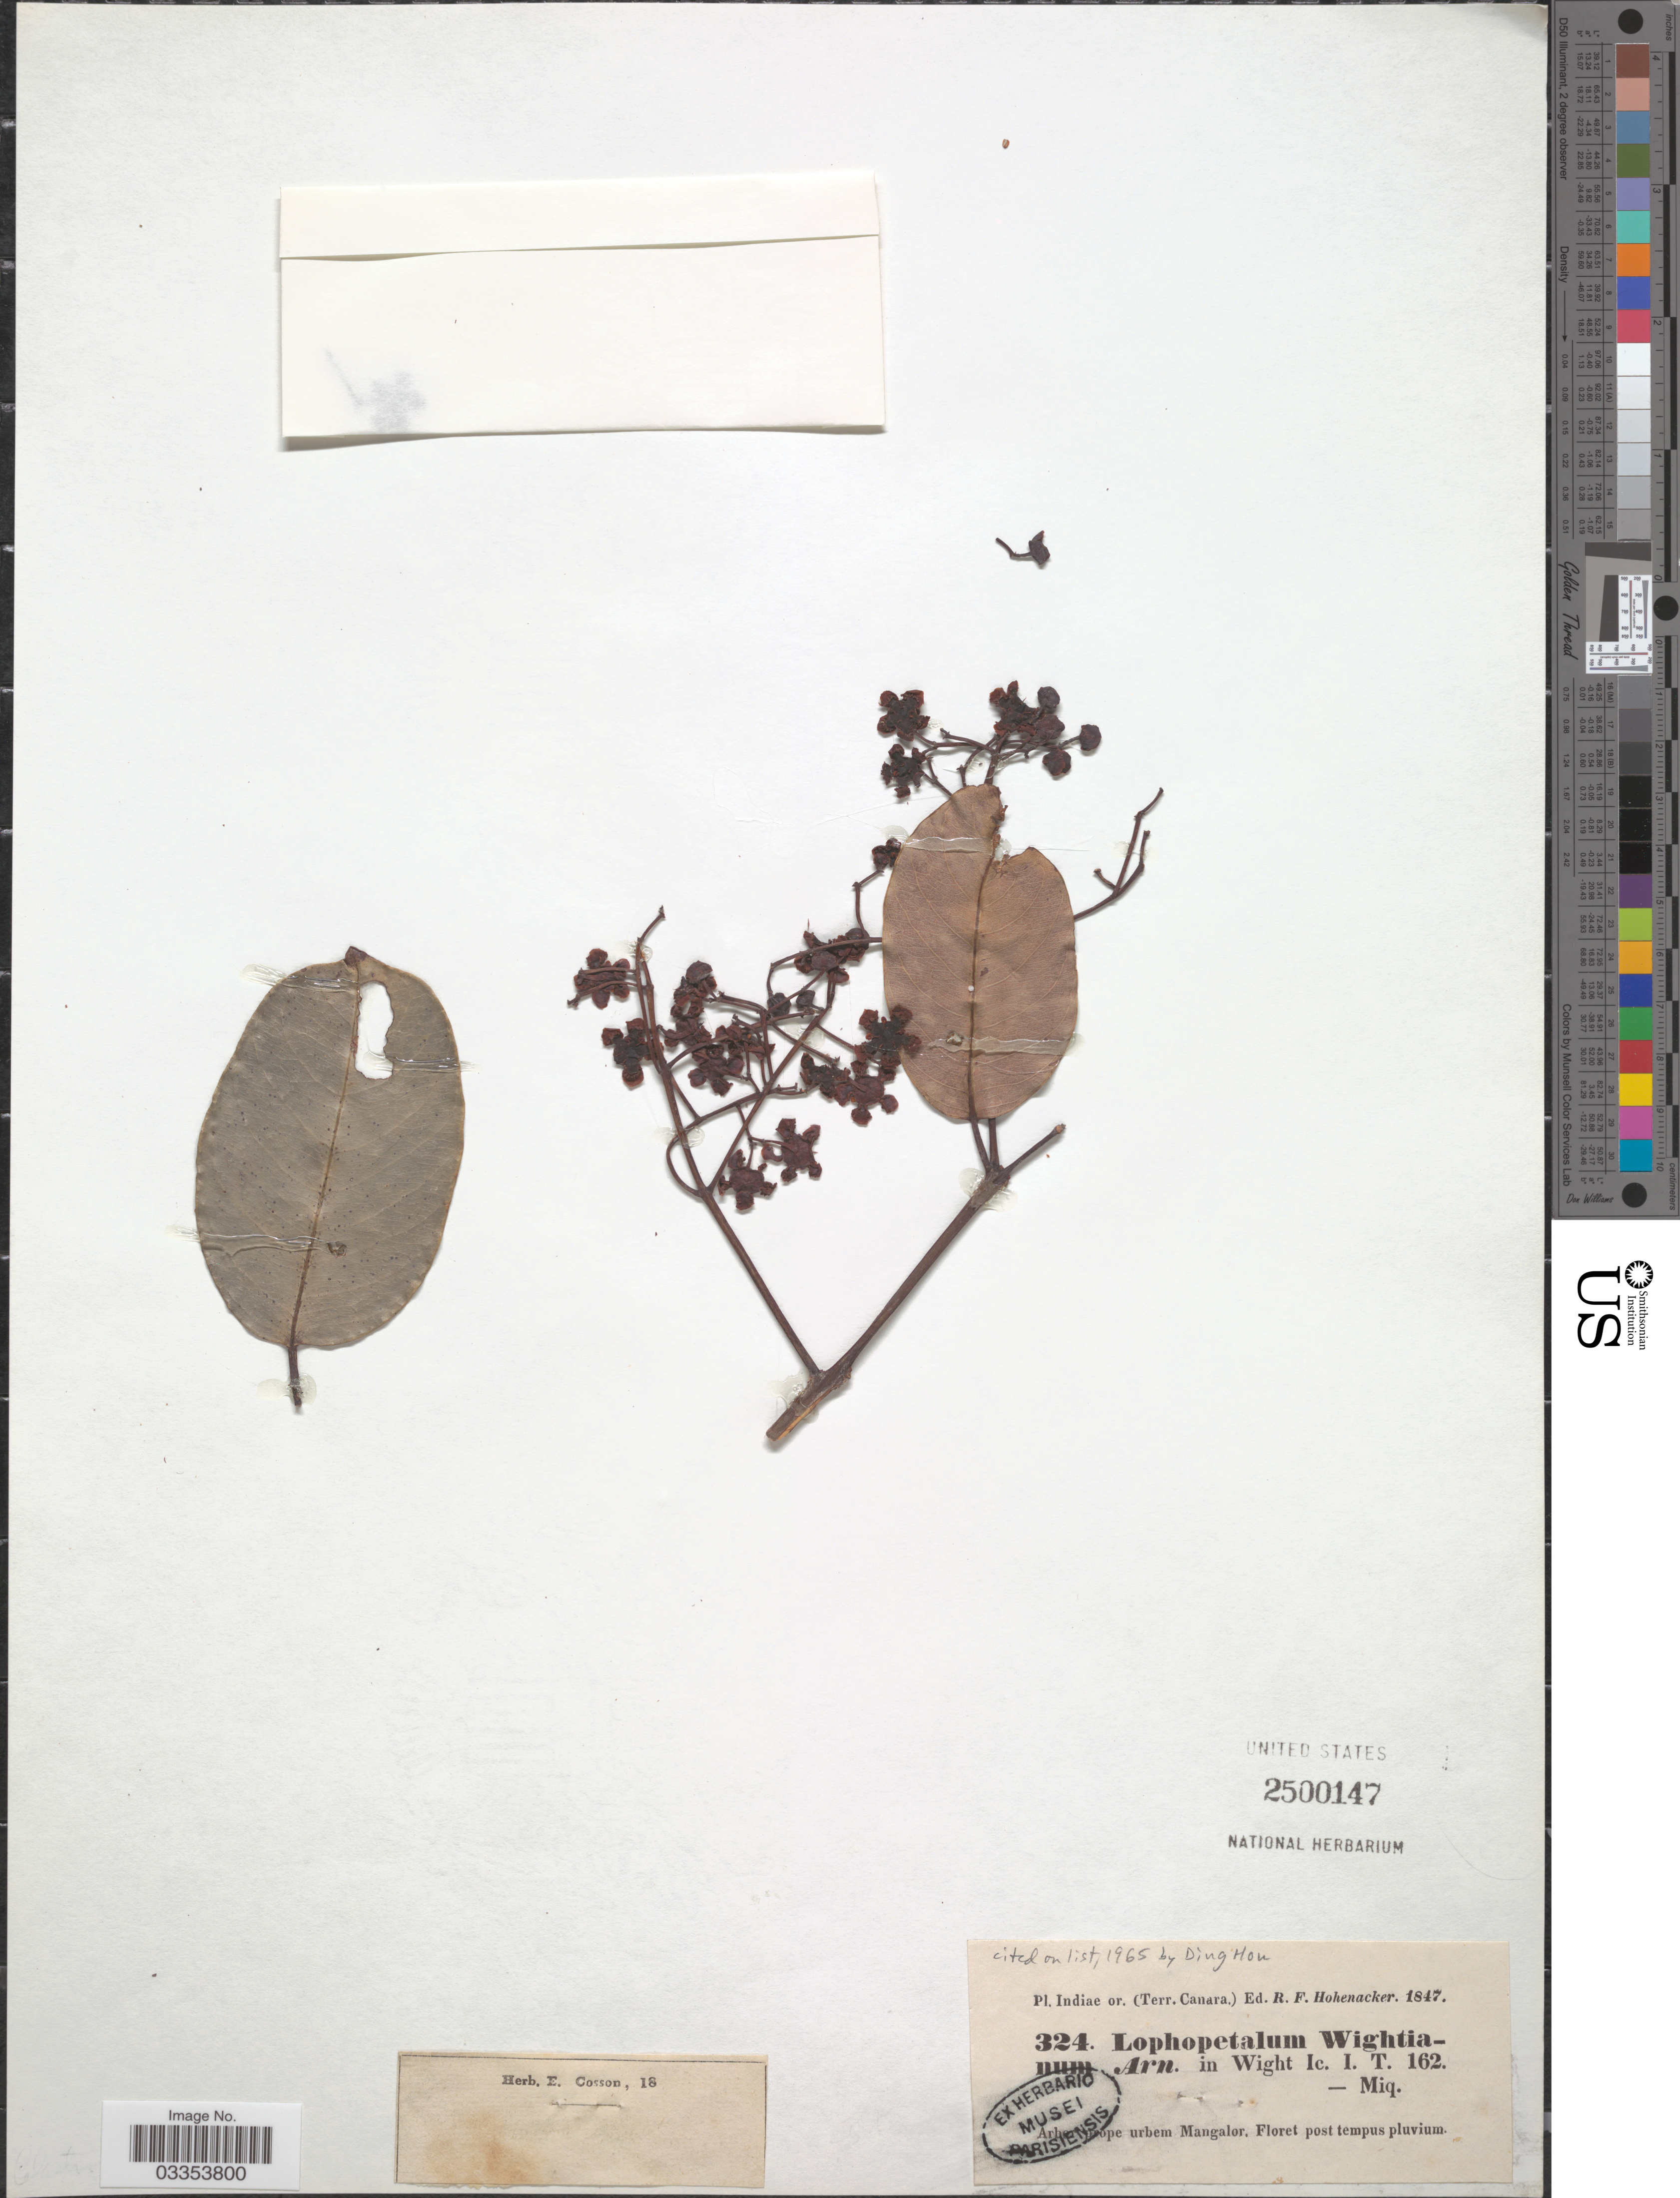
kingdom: Plantae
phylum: Tracheophyta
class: Magnoliopsida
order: Celastrales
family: Celastraceae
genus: Lophopetalum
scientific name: Lophopetalum wightianum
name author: Arn.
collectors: R. F. Hohenacker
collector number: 324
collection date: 1847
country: India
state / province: Karnataka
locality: Indiae or. (Terr. Canara). Arbor prope urbem Mangalor.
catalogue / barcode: US 2500147